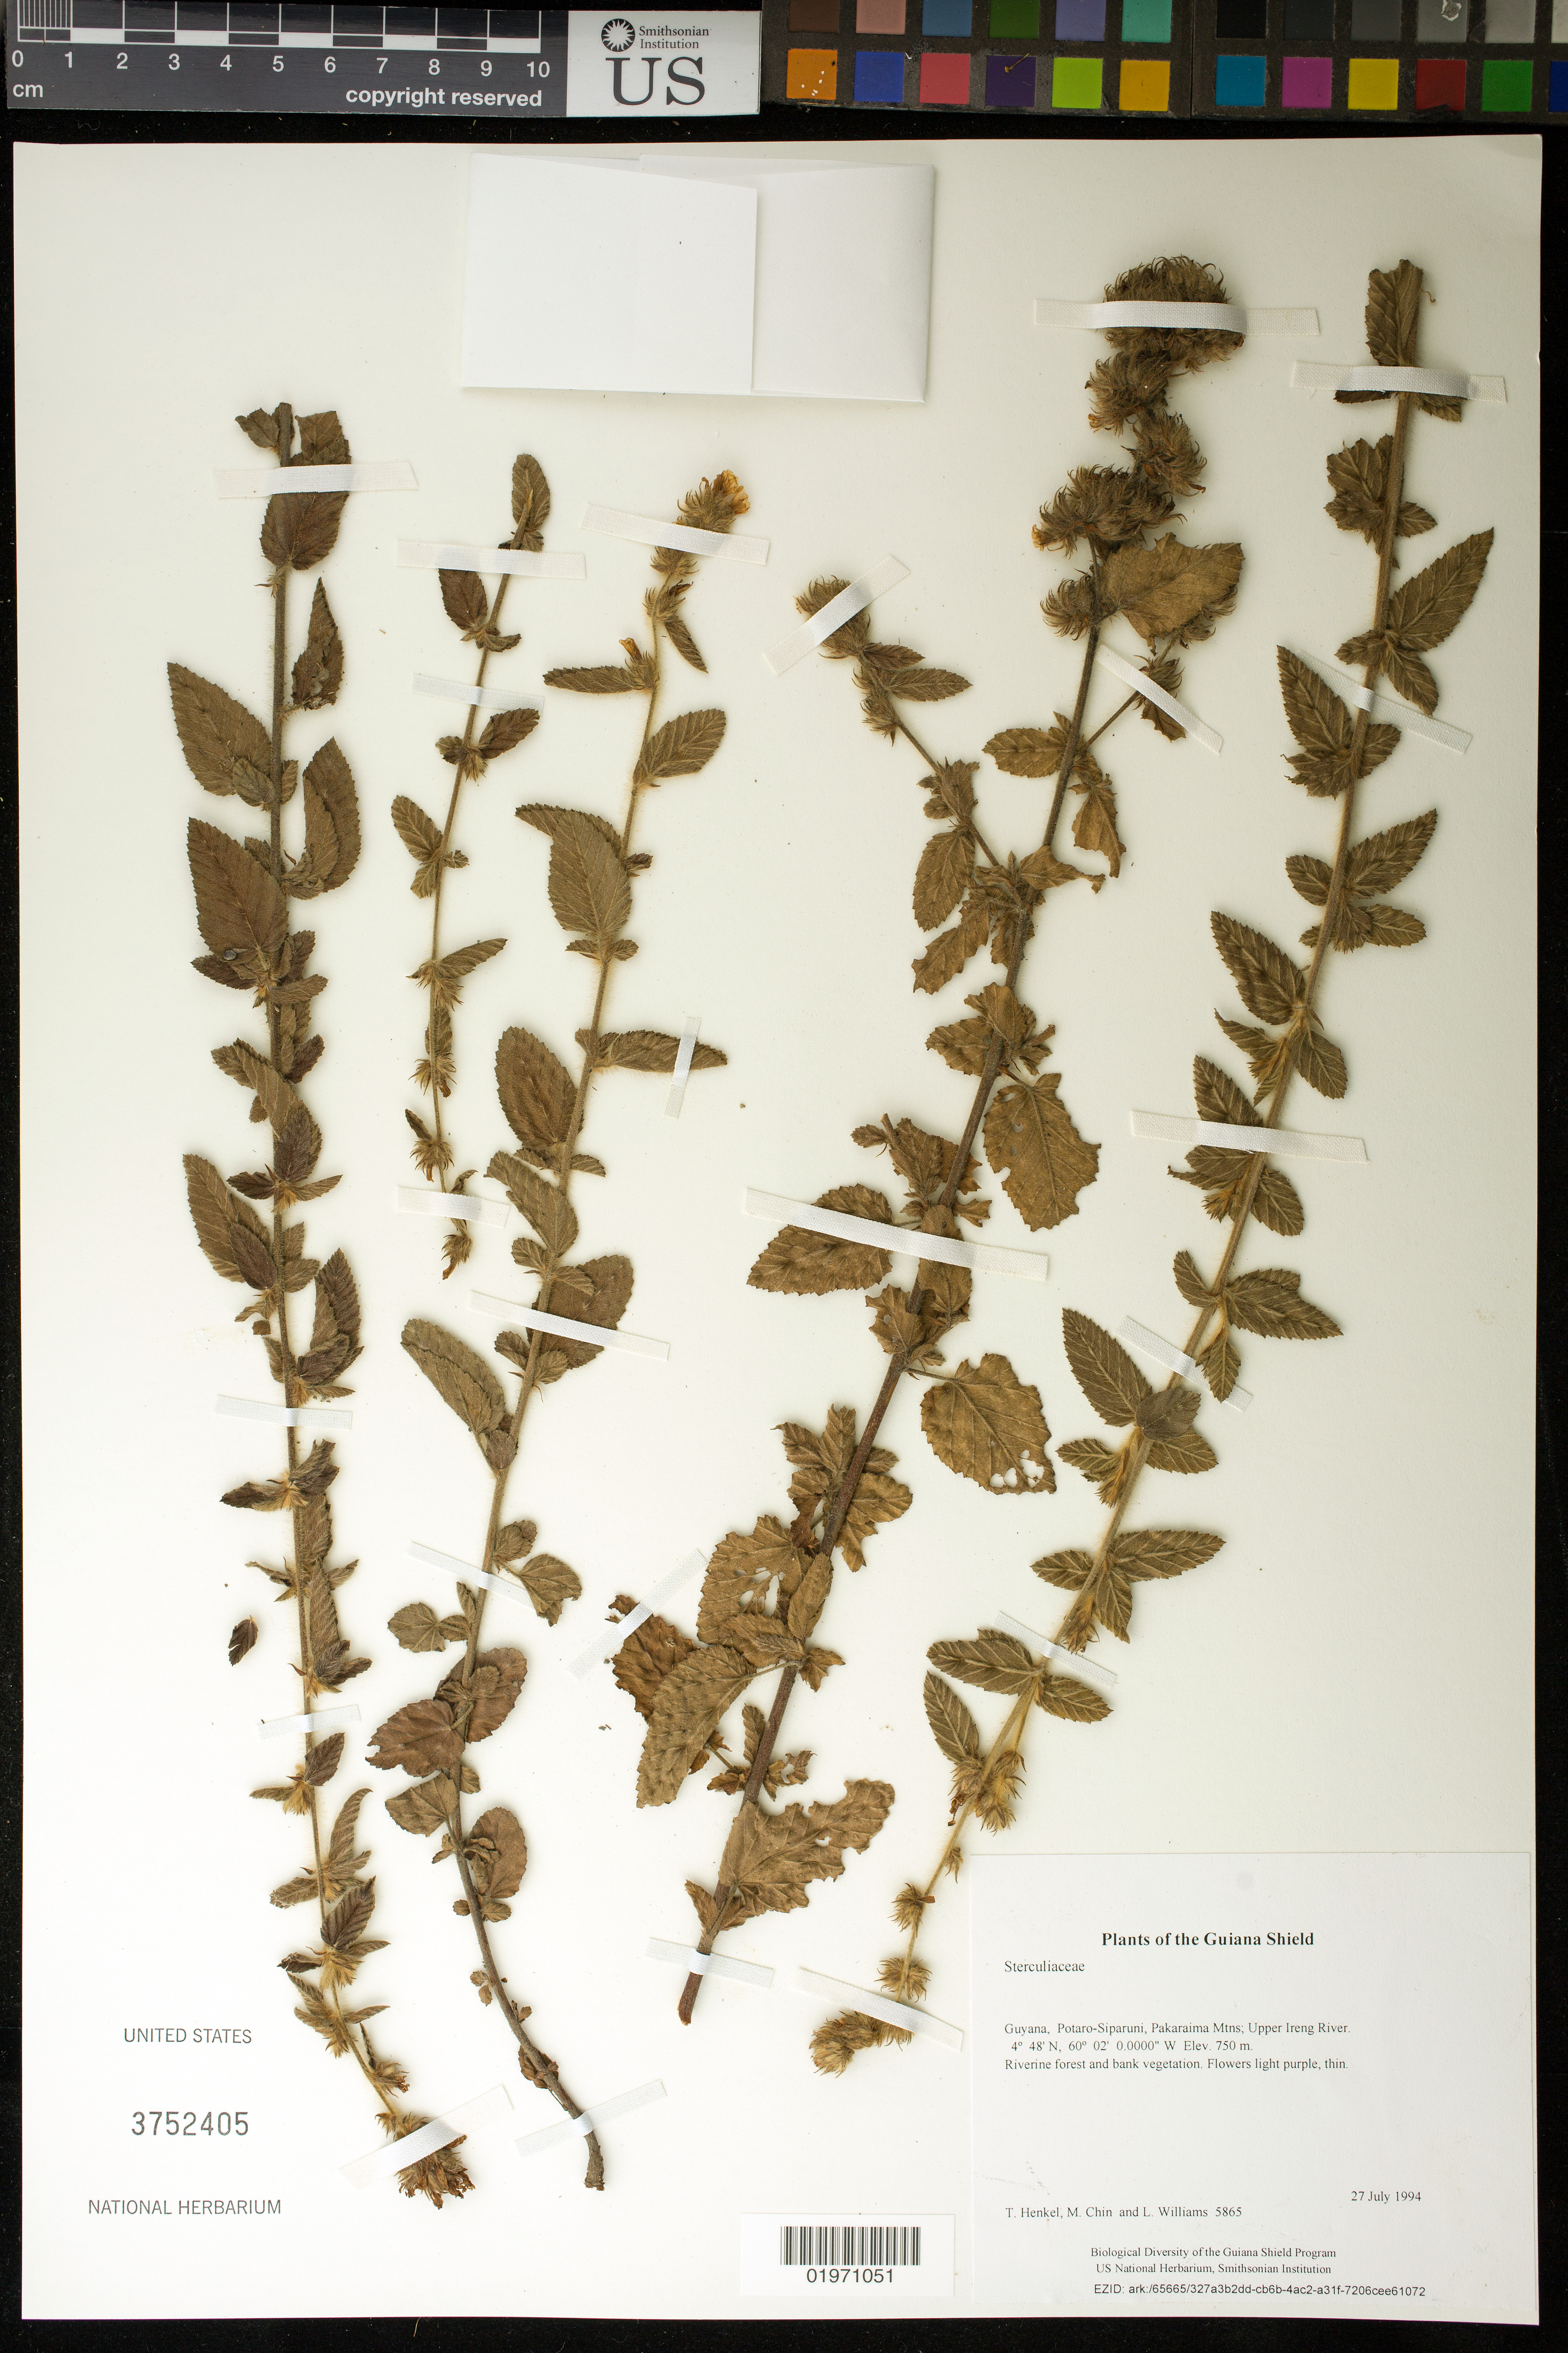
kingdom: Plantae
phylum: Tracheophyta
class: Magnoliopsida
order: Malvales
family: Malvaceae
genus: Melochia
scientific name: Melochia spicata var. spicata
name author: (L.) Fryxell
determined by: Dorr, L. J., (BOT), Smithsonian Institution - National Museum of Natural History (UNITED STATES)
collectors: T. Henkel, M. Chin & L. Williams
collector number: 5865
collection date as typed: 27 July 1994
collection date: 1994-07-27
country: Guyana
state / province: Potaro-Siparuni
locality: Pakaraima Mtns; Upper Ireng River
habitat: Riverine forest and bank vegetation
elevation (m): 750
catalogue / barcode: US 3752405